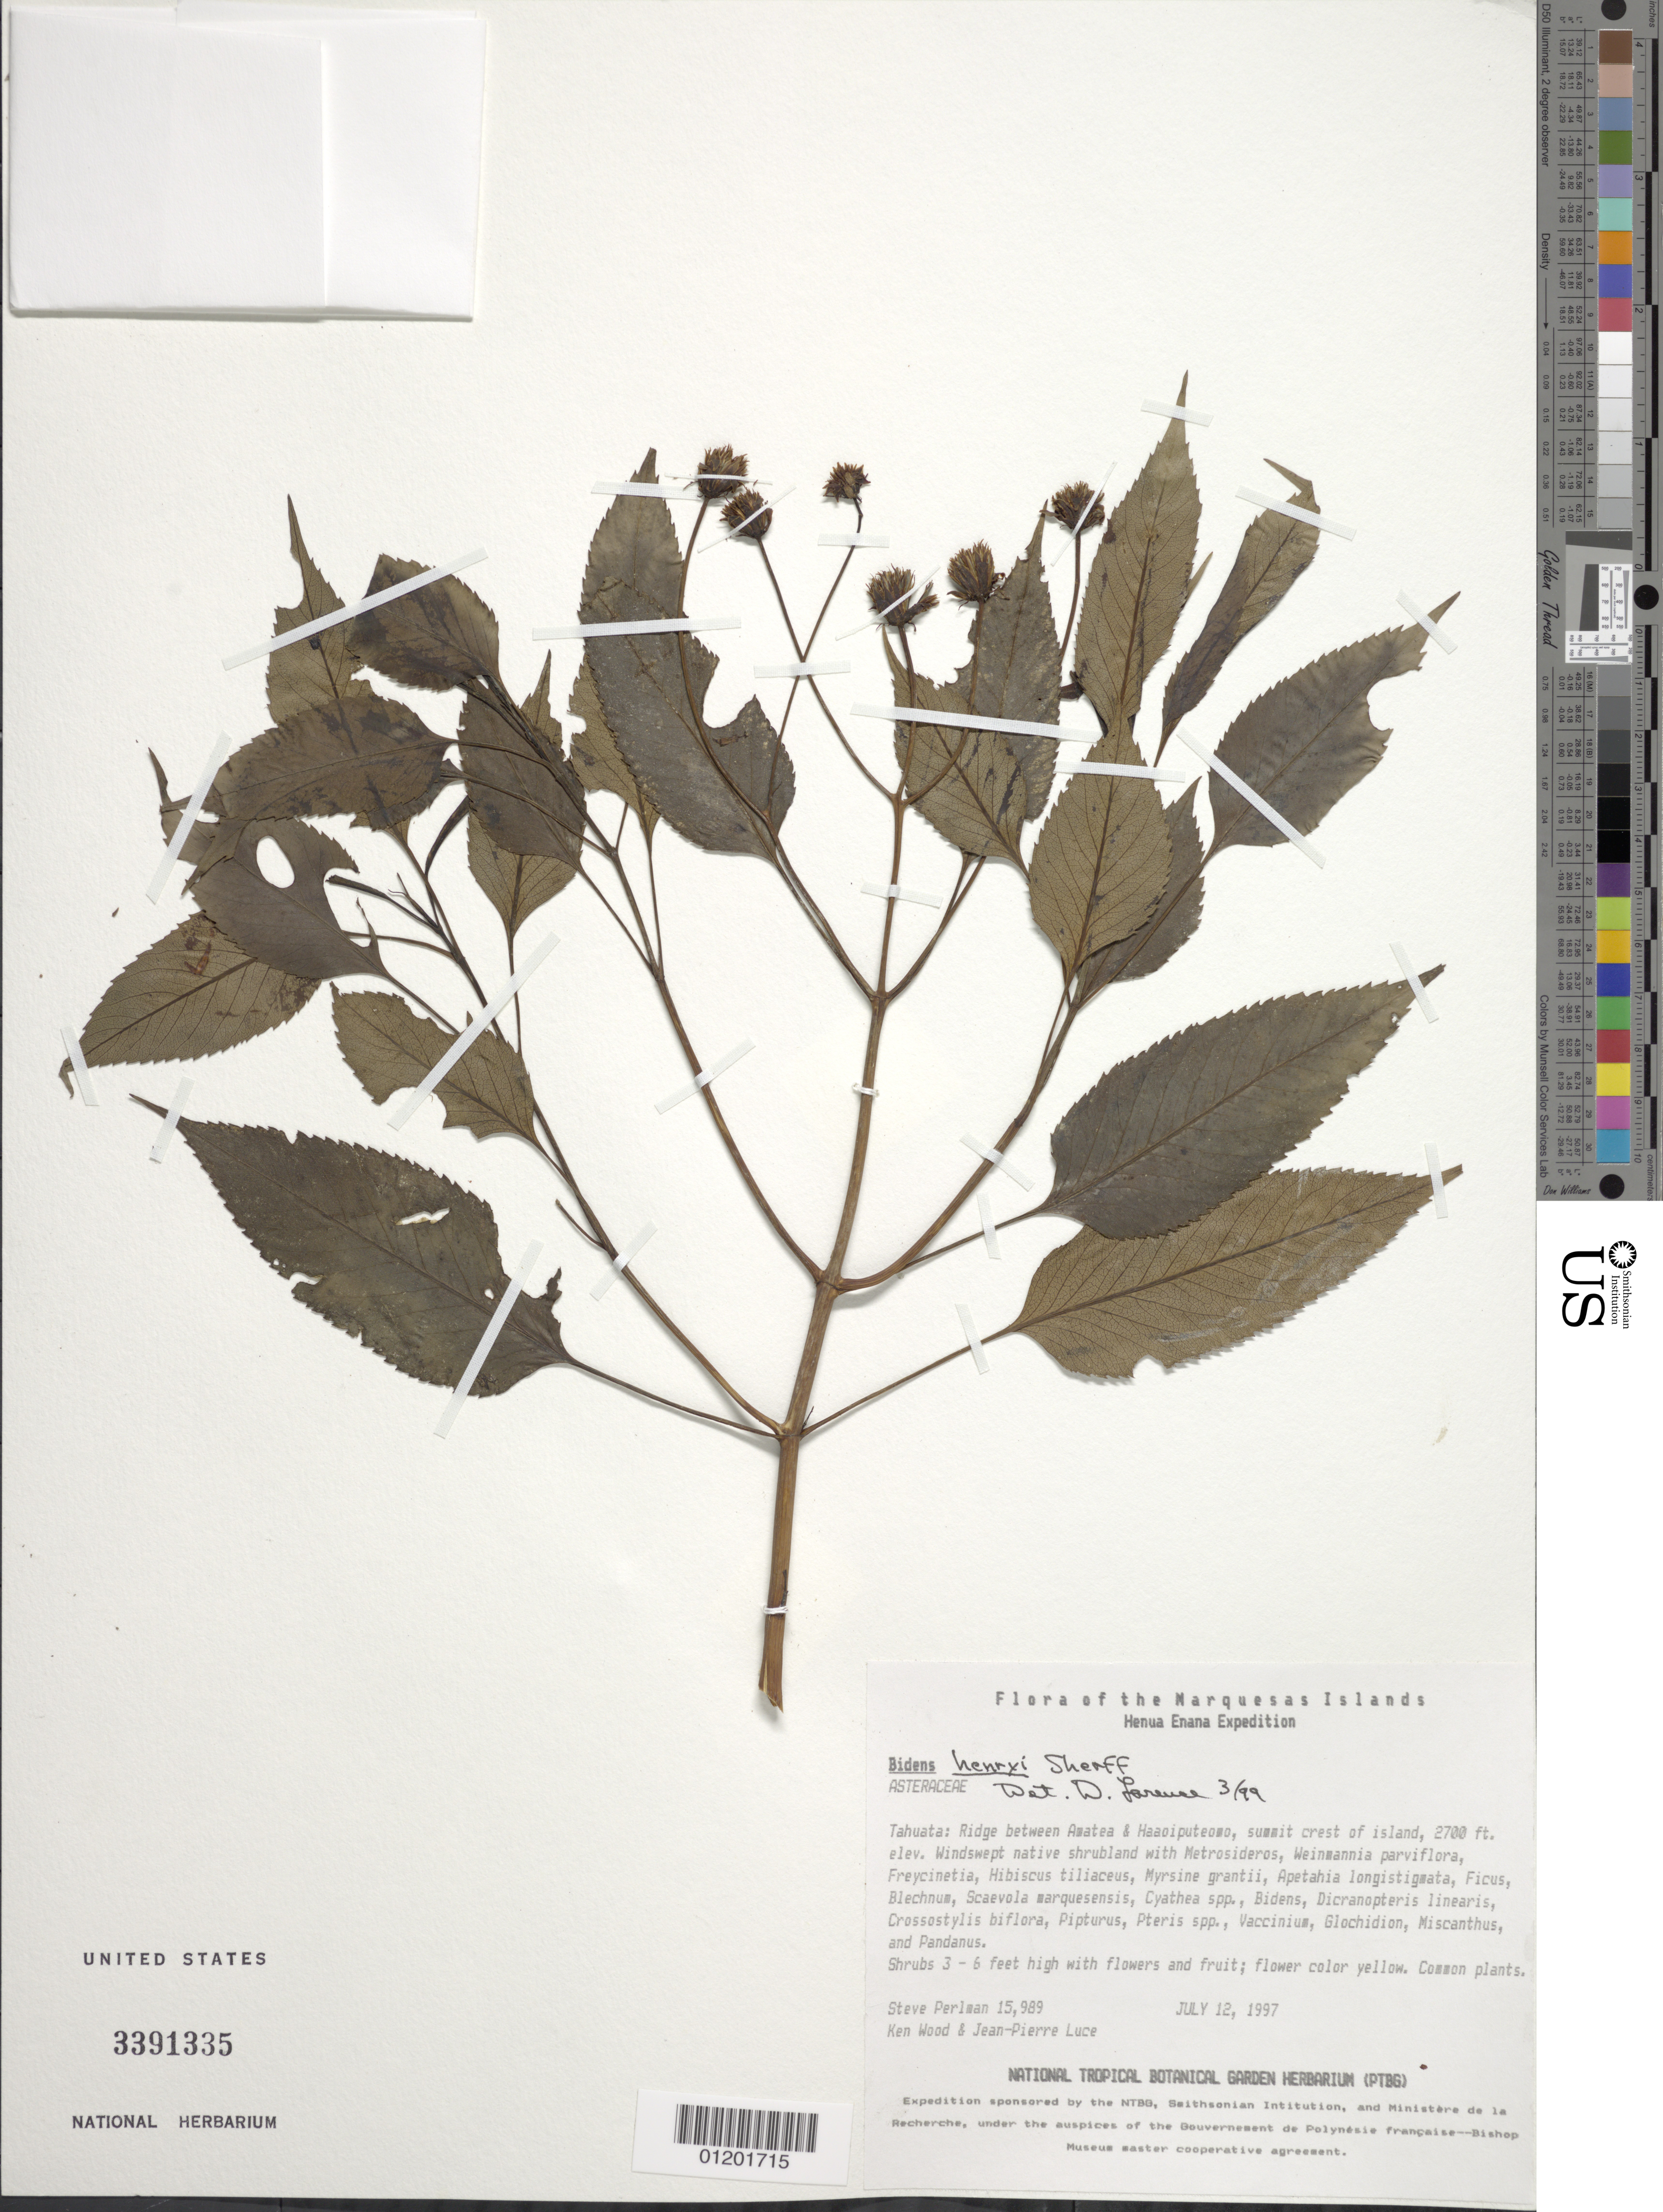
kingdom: Plantae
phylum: Tracheophyta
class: Magnoliopsida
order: Asterales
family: Asteraceae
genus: Bidens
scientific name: Bidens henryi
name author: Sherff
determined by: Wagner, W. L., (BOT), Smithsonian Institution - National Museum of Natural History (UNITED STATES)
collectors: S. P. Perlman, K. R. Wood & J. Luce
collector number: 15989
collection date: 1997-07-12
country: French Polynesia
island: Tahuata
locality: Ridge between Amatea & Haaoiputeomo, summit crest of island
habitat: Windswept native shrubland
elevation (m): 823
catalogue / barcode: US 3391335